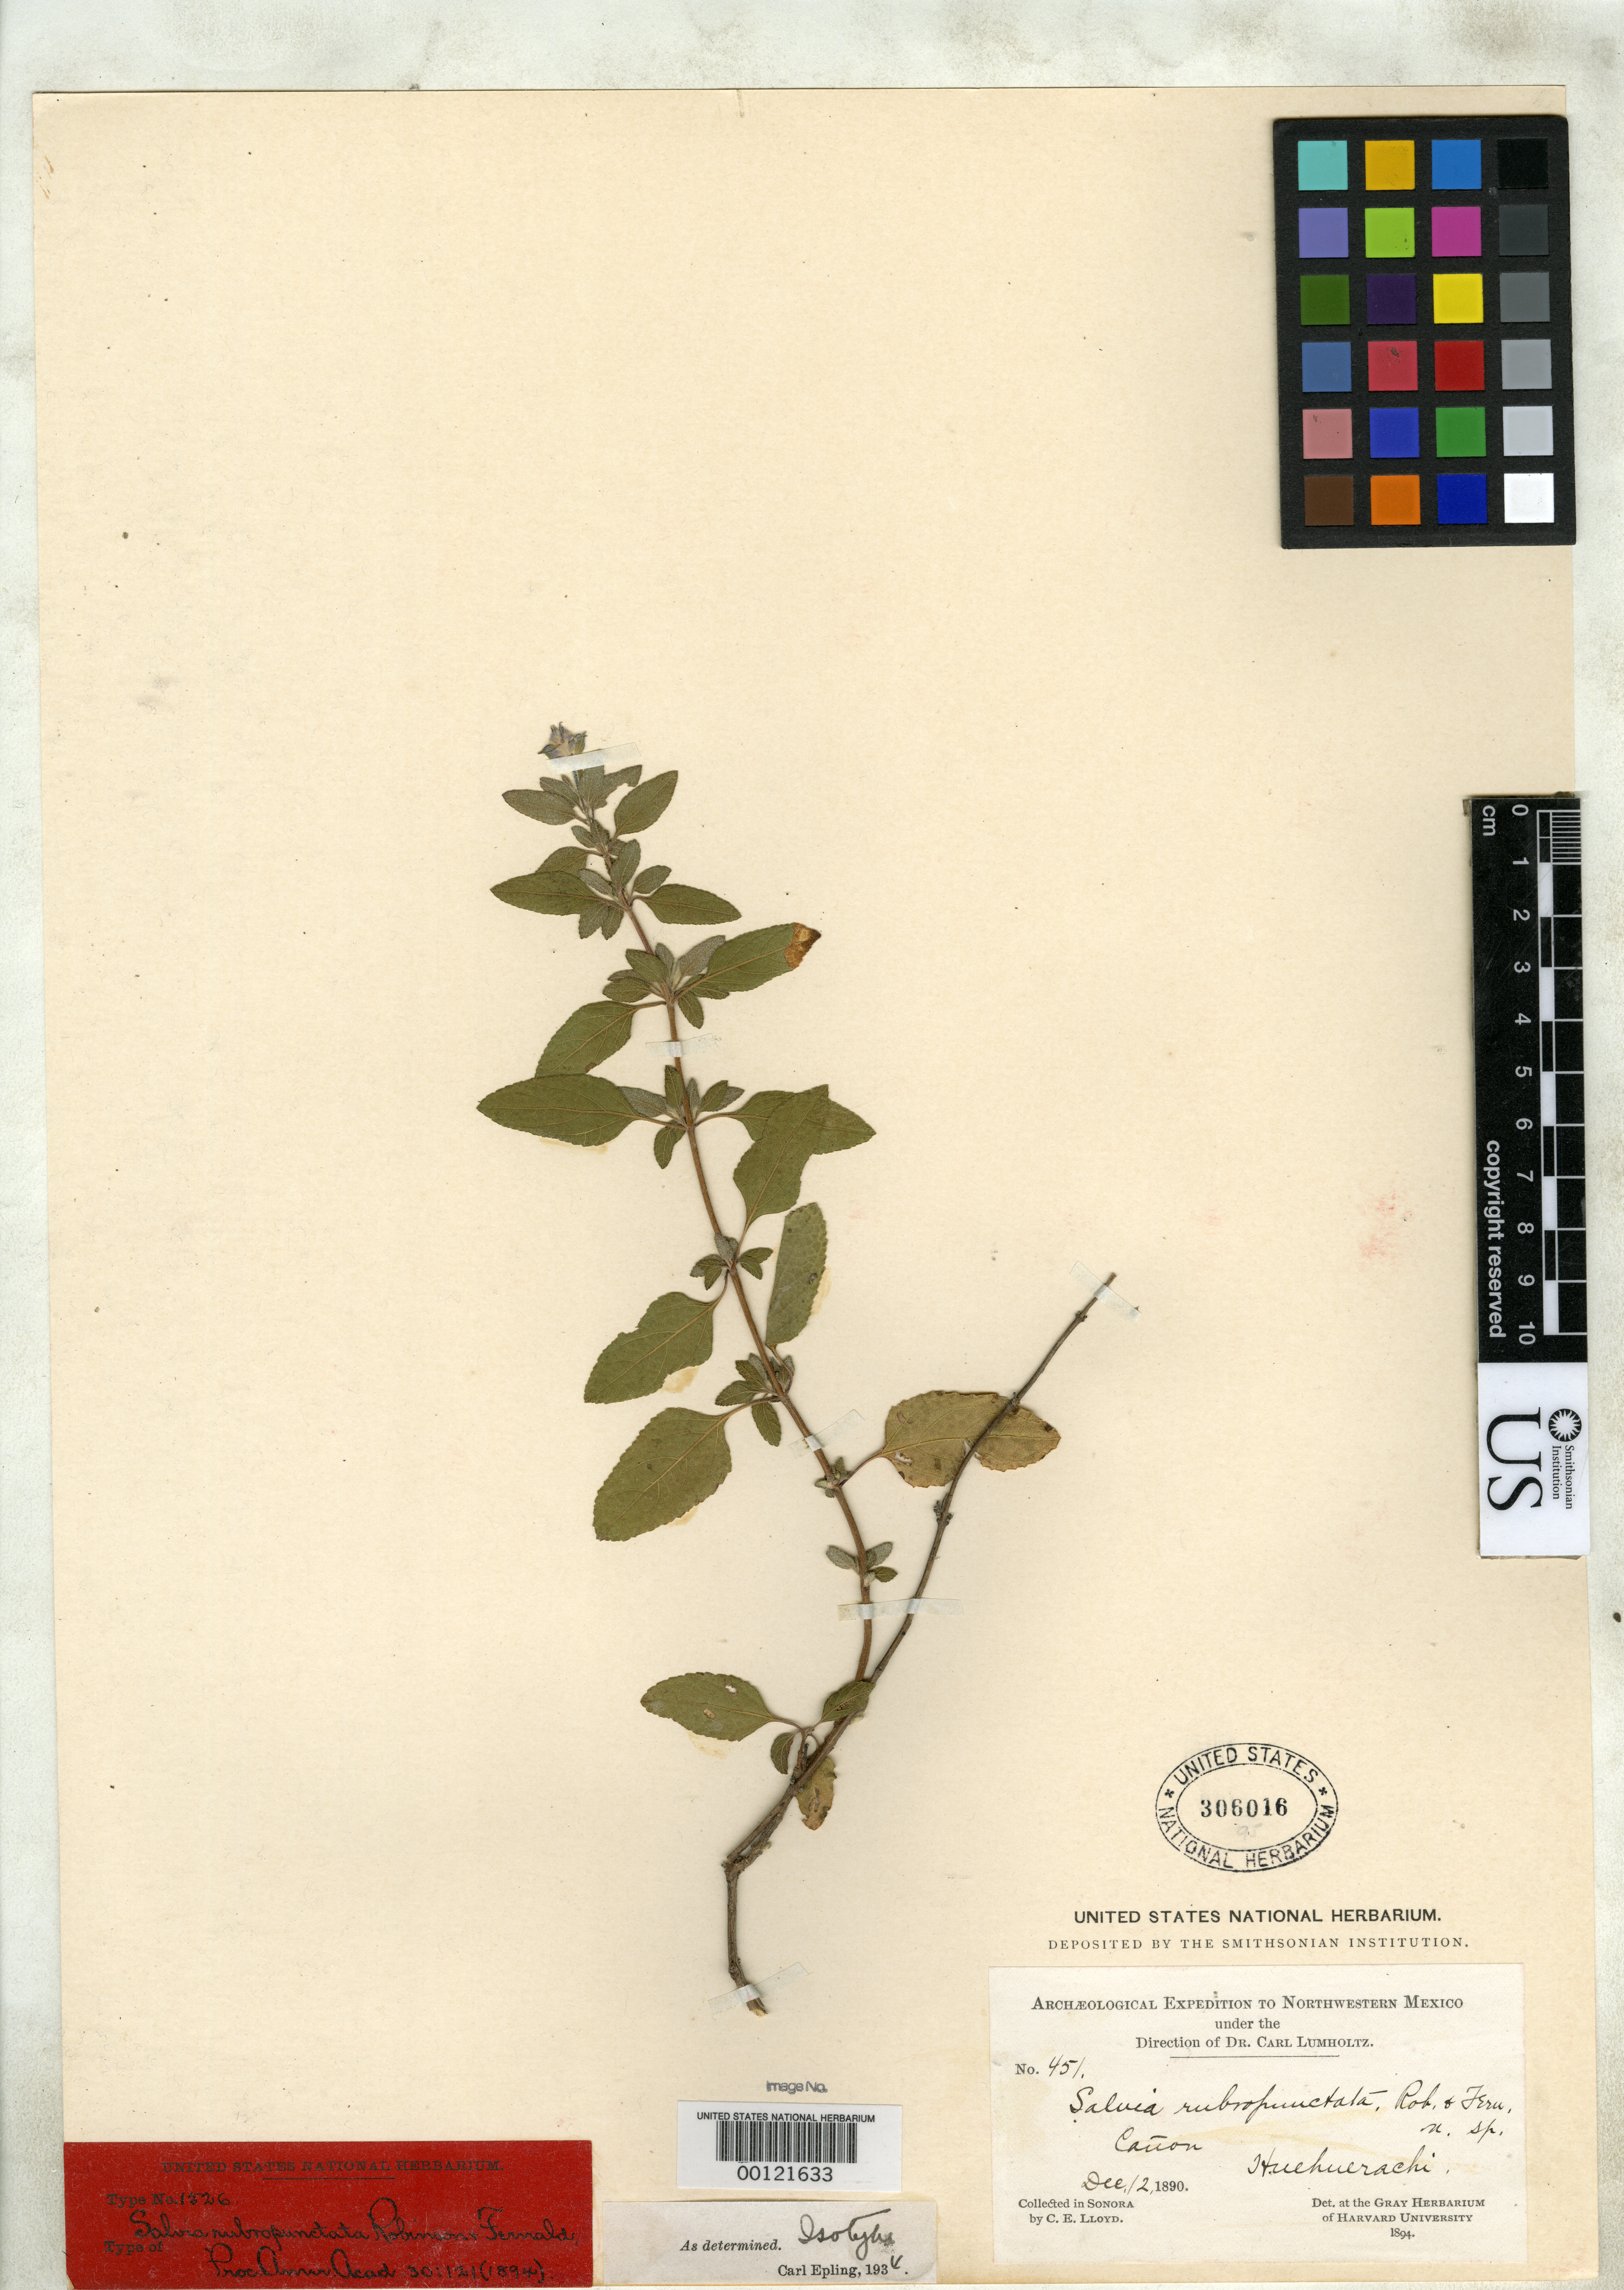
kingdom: Plantae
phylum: Tracheophyta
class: Magnoliopsida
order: Lamiales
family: Lamiaceae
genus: Salvia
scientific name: Salvia rubropunctata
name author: B.L. Rob. & Fernald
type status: Isotype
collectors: C. G. Lloyd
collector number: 451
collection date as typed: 12 Dec 1890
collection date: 1890-12-12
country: Mexico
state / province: Sonora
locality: Canyon Huehuerachi.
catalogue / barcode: US 306016